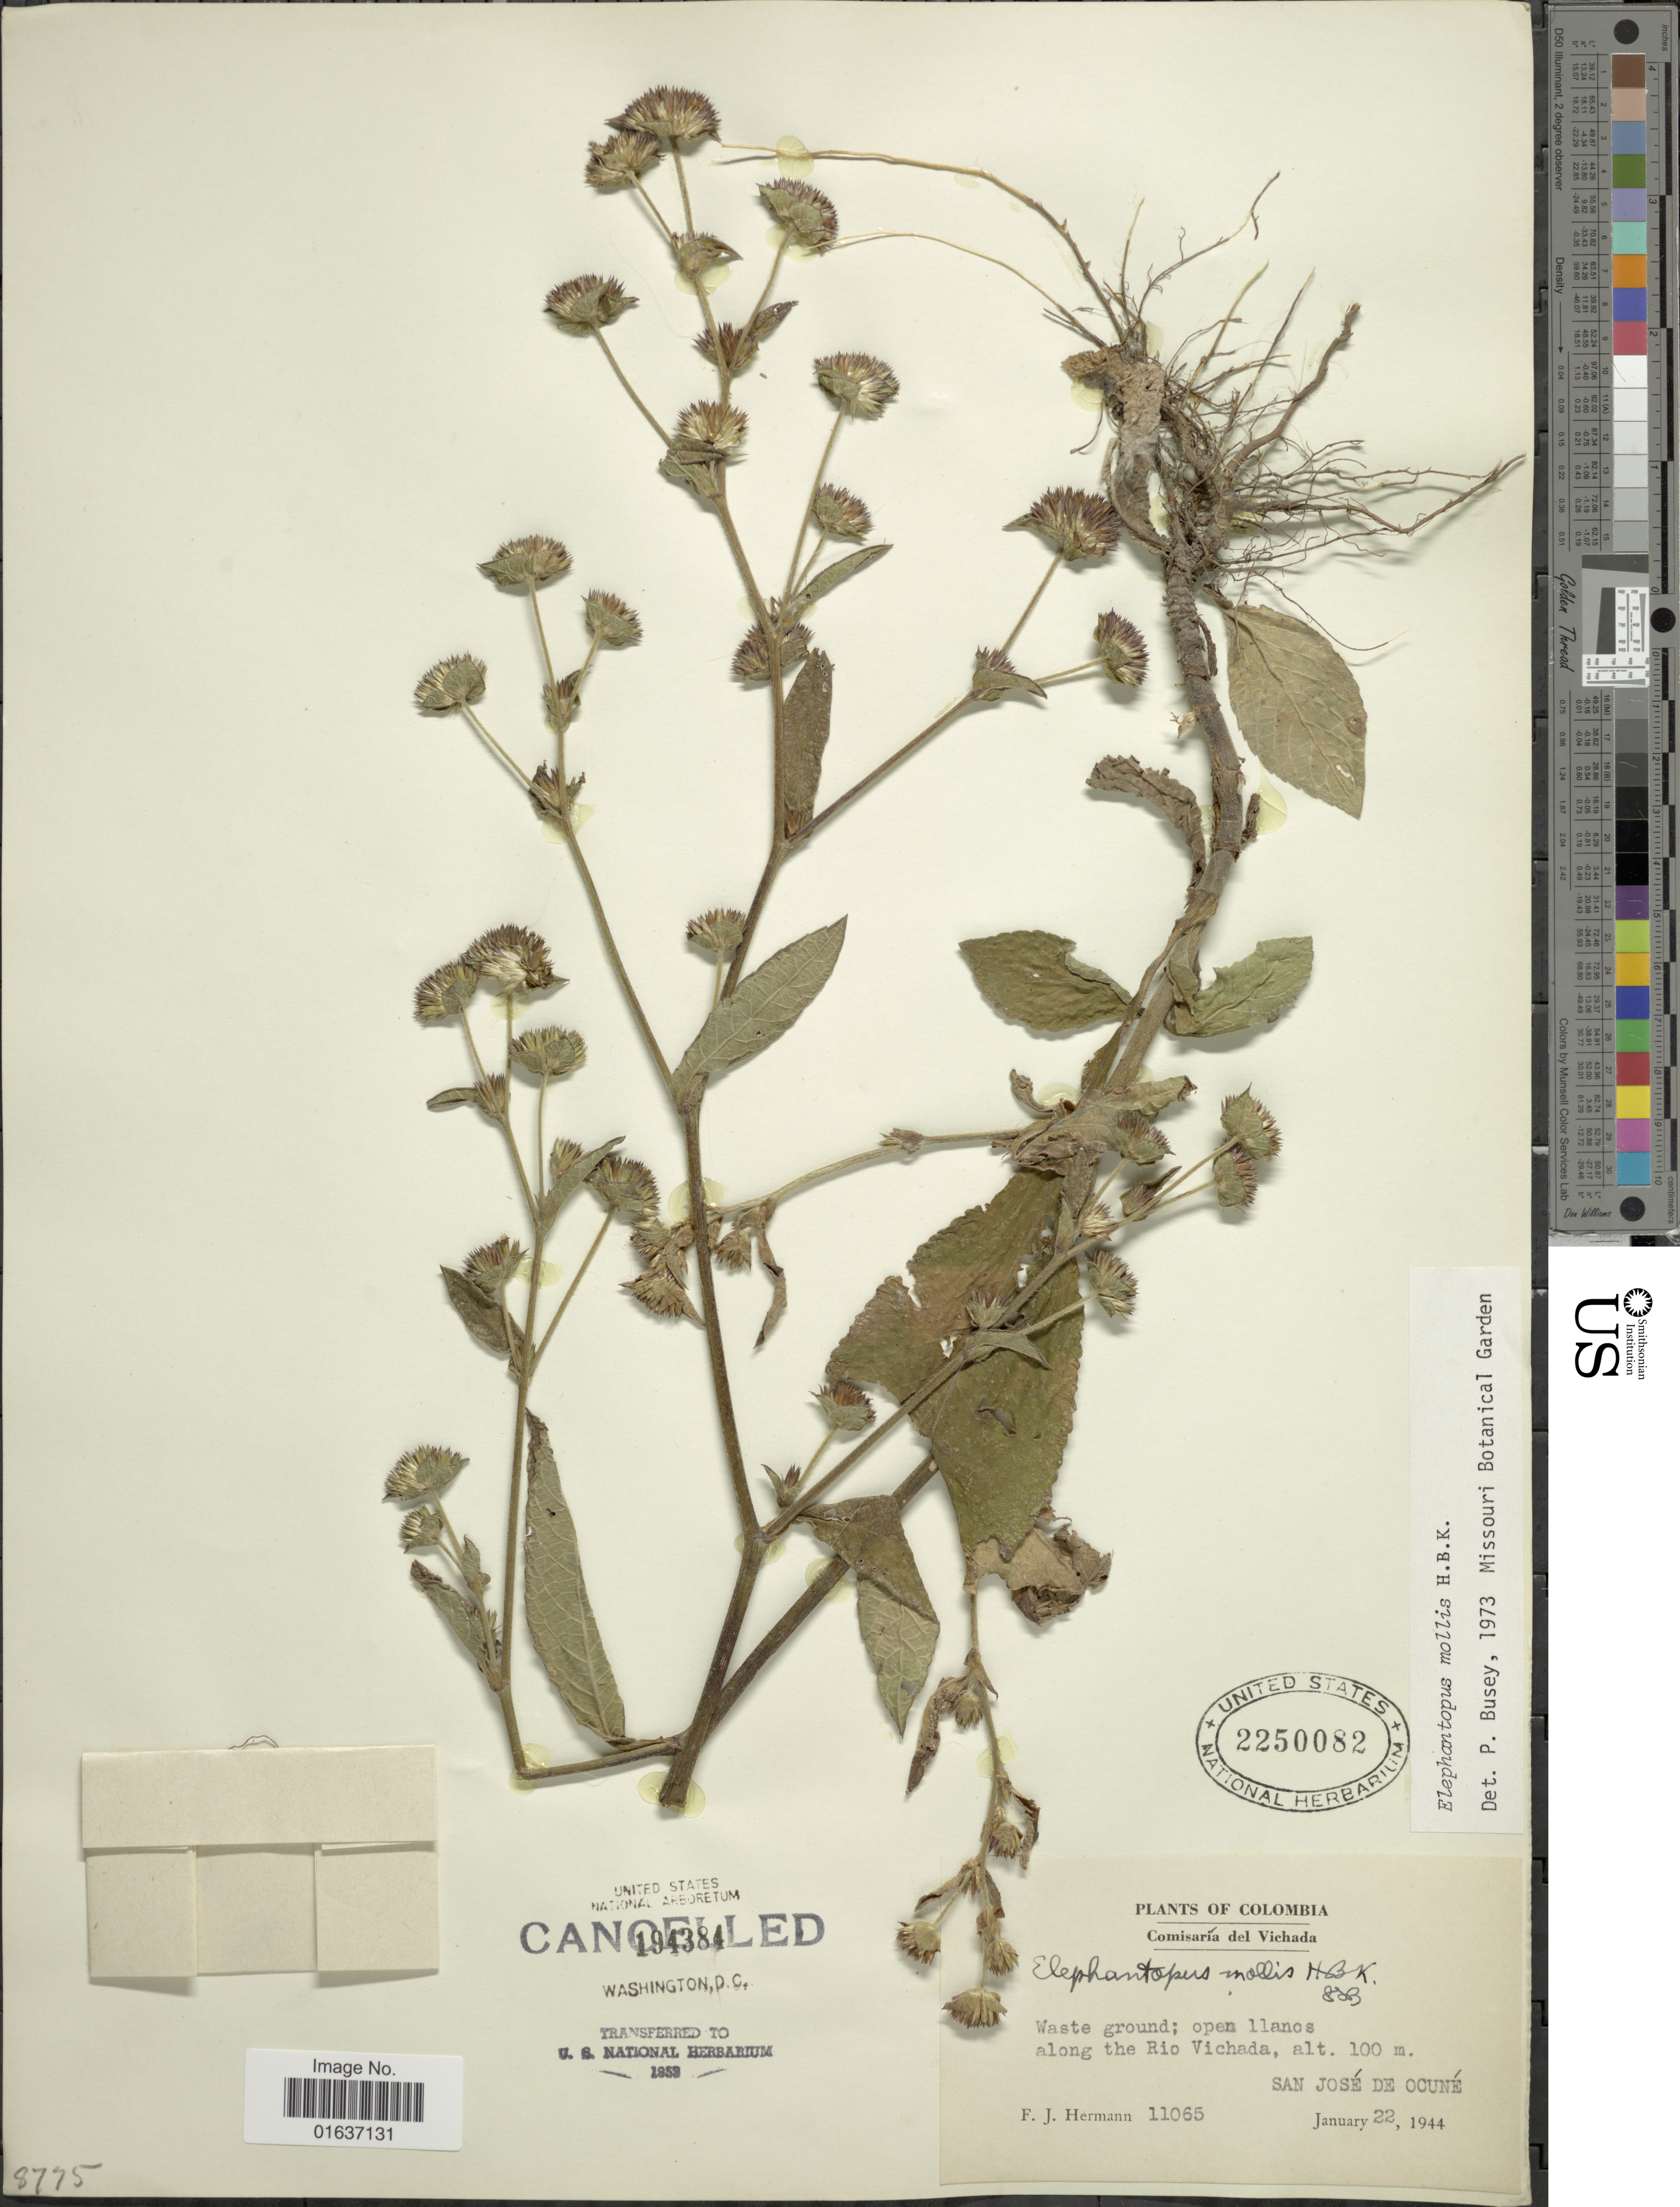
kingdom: Plantae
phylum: Tracheophyta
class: Magnoliopsida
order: Asterales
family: Asteraceae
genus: Elephantopus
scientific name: Elephantopus mollis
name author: Kunth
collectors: F. J. Hermann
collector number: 11065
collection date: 1944-01-22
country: Colombia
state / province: Vichada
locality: Comisaría del Vichada, waste ground; open llanos along the Rio Vichada, San José de Ocuné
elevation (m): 100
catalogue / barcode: US 2250082